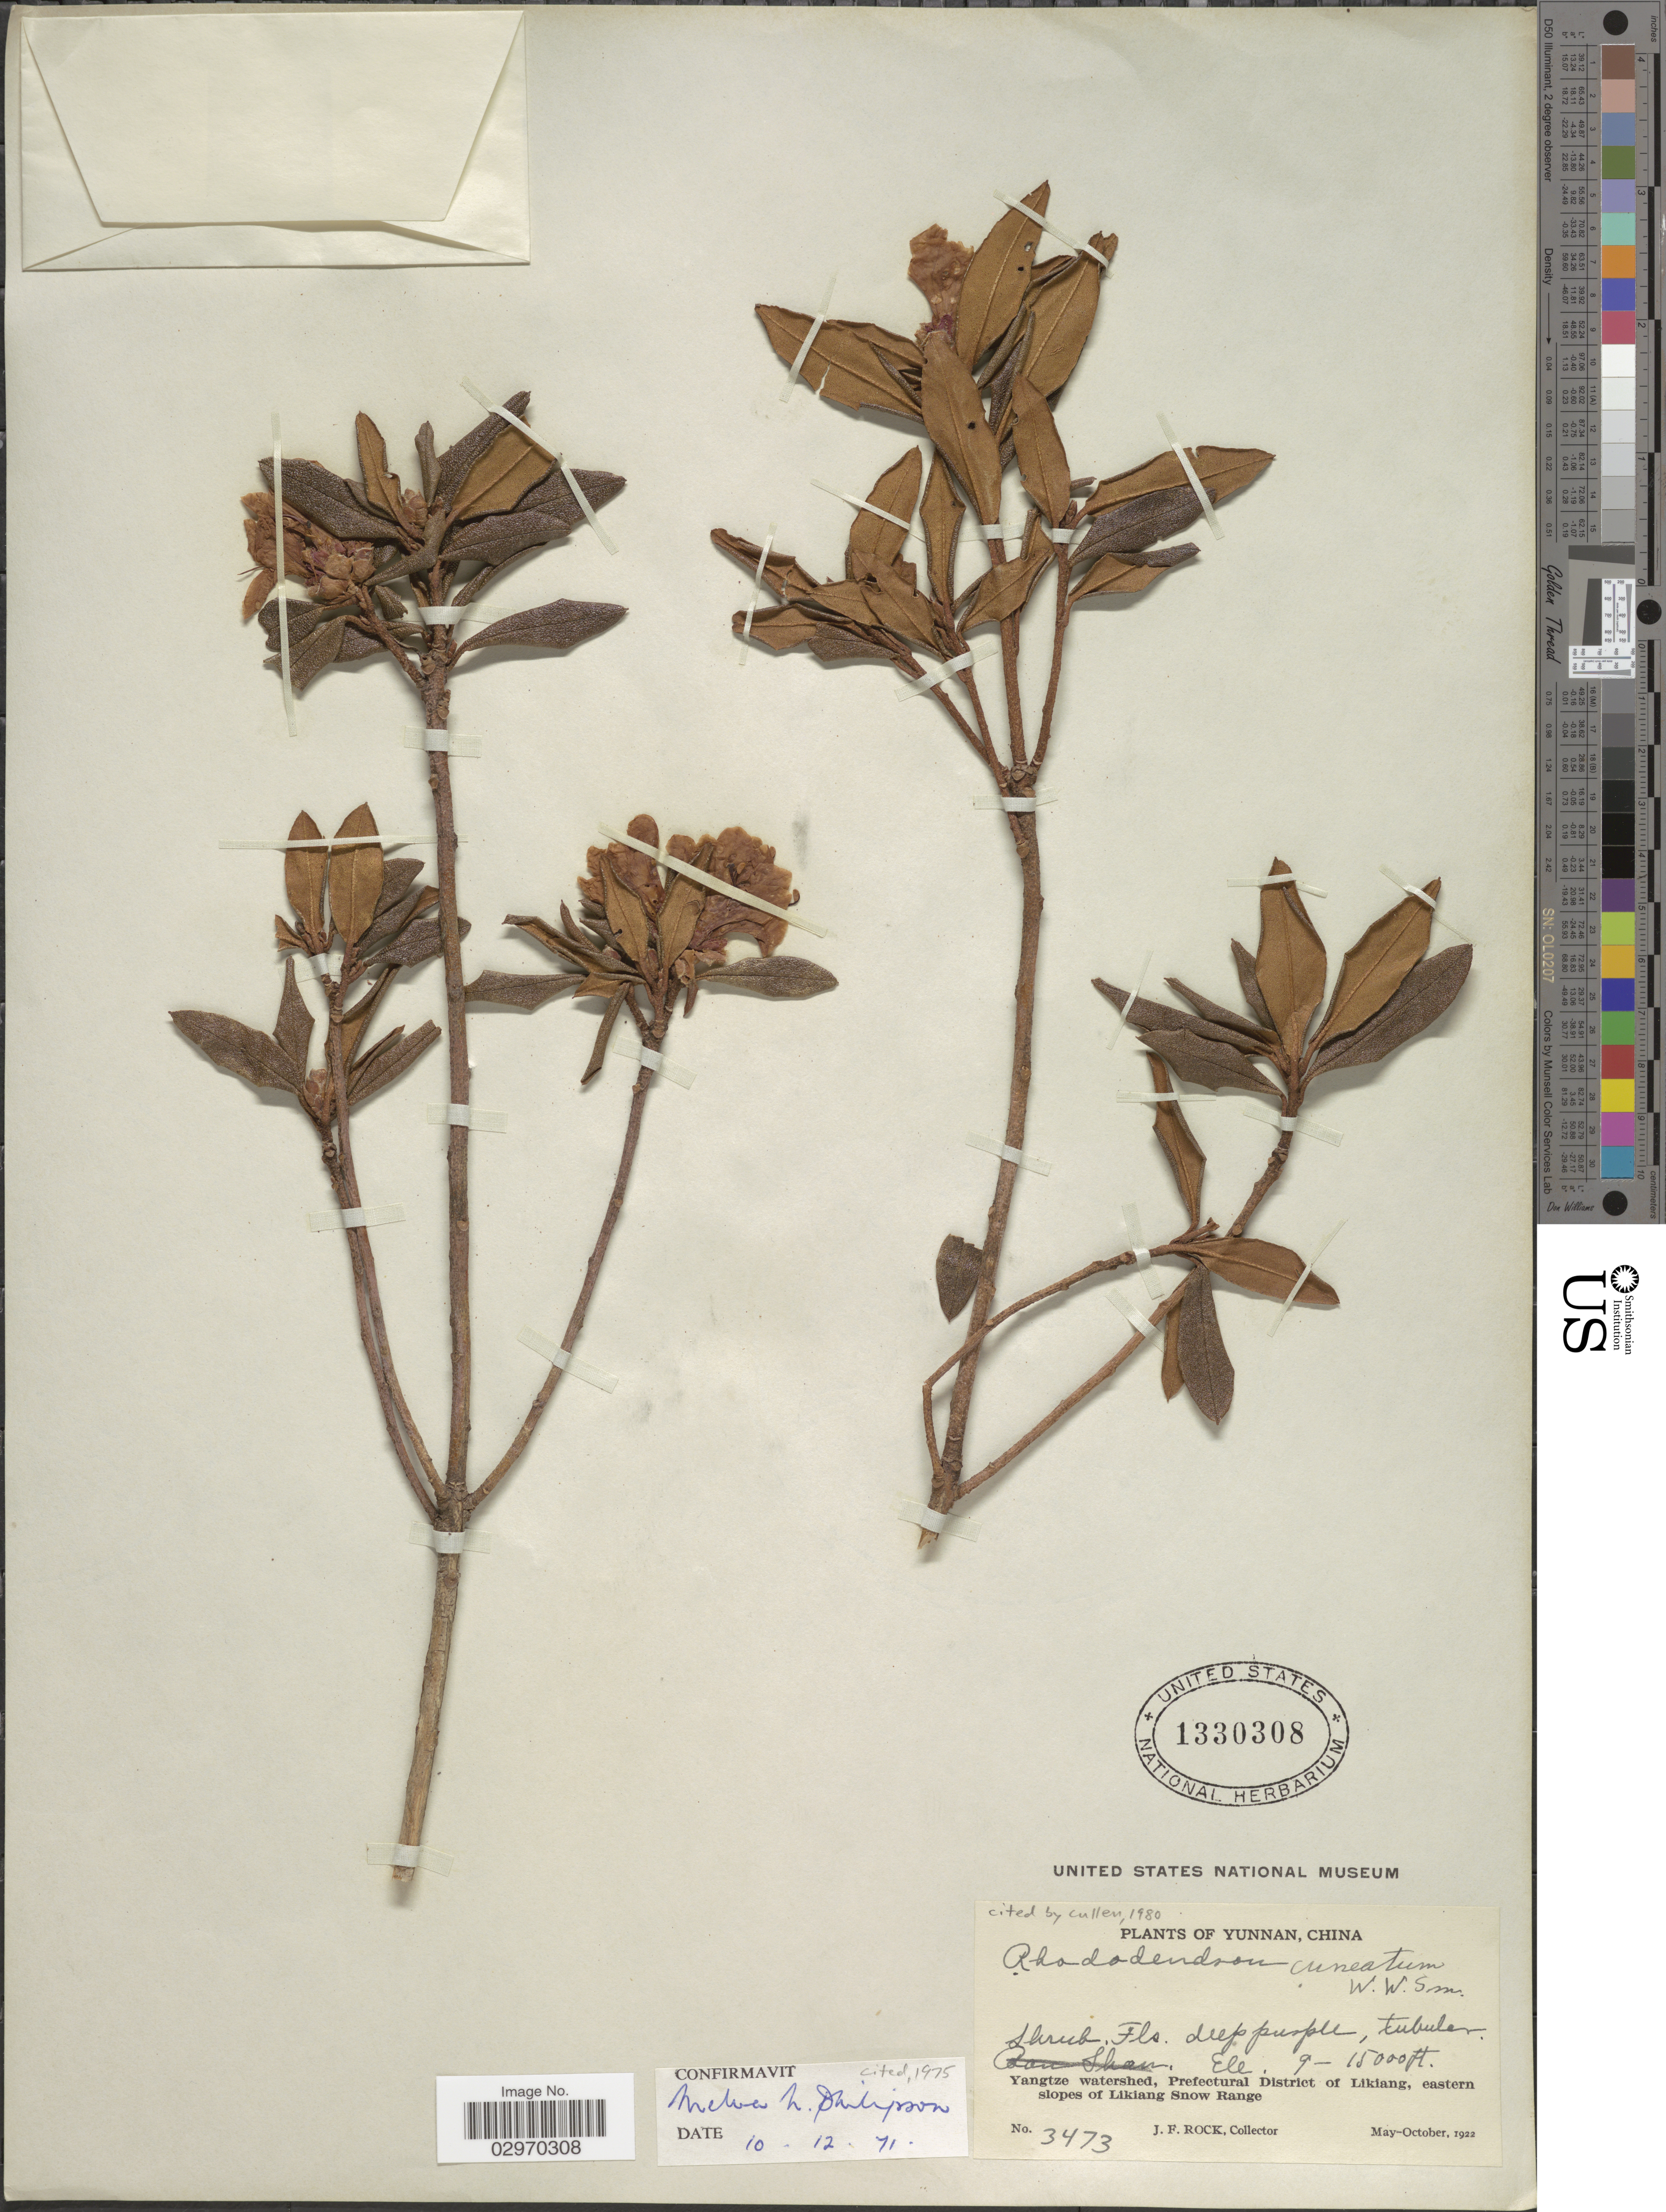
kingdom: Plantae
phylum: Tracheophyta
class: Magnoliopsida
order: Ericales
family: Ericaceae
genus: Rhododendron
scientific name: Rhododendron cuneatum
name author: W.W. Sm.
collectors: J. Rock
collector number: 3473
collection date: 1922-05/1922-10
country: China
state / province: Yunnan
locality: Yangtze watershed, Prefectural District of Likiang, eastern slopes of Likiang Snow Range.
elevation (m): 2743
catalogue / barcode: US 1330308